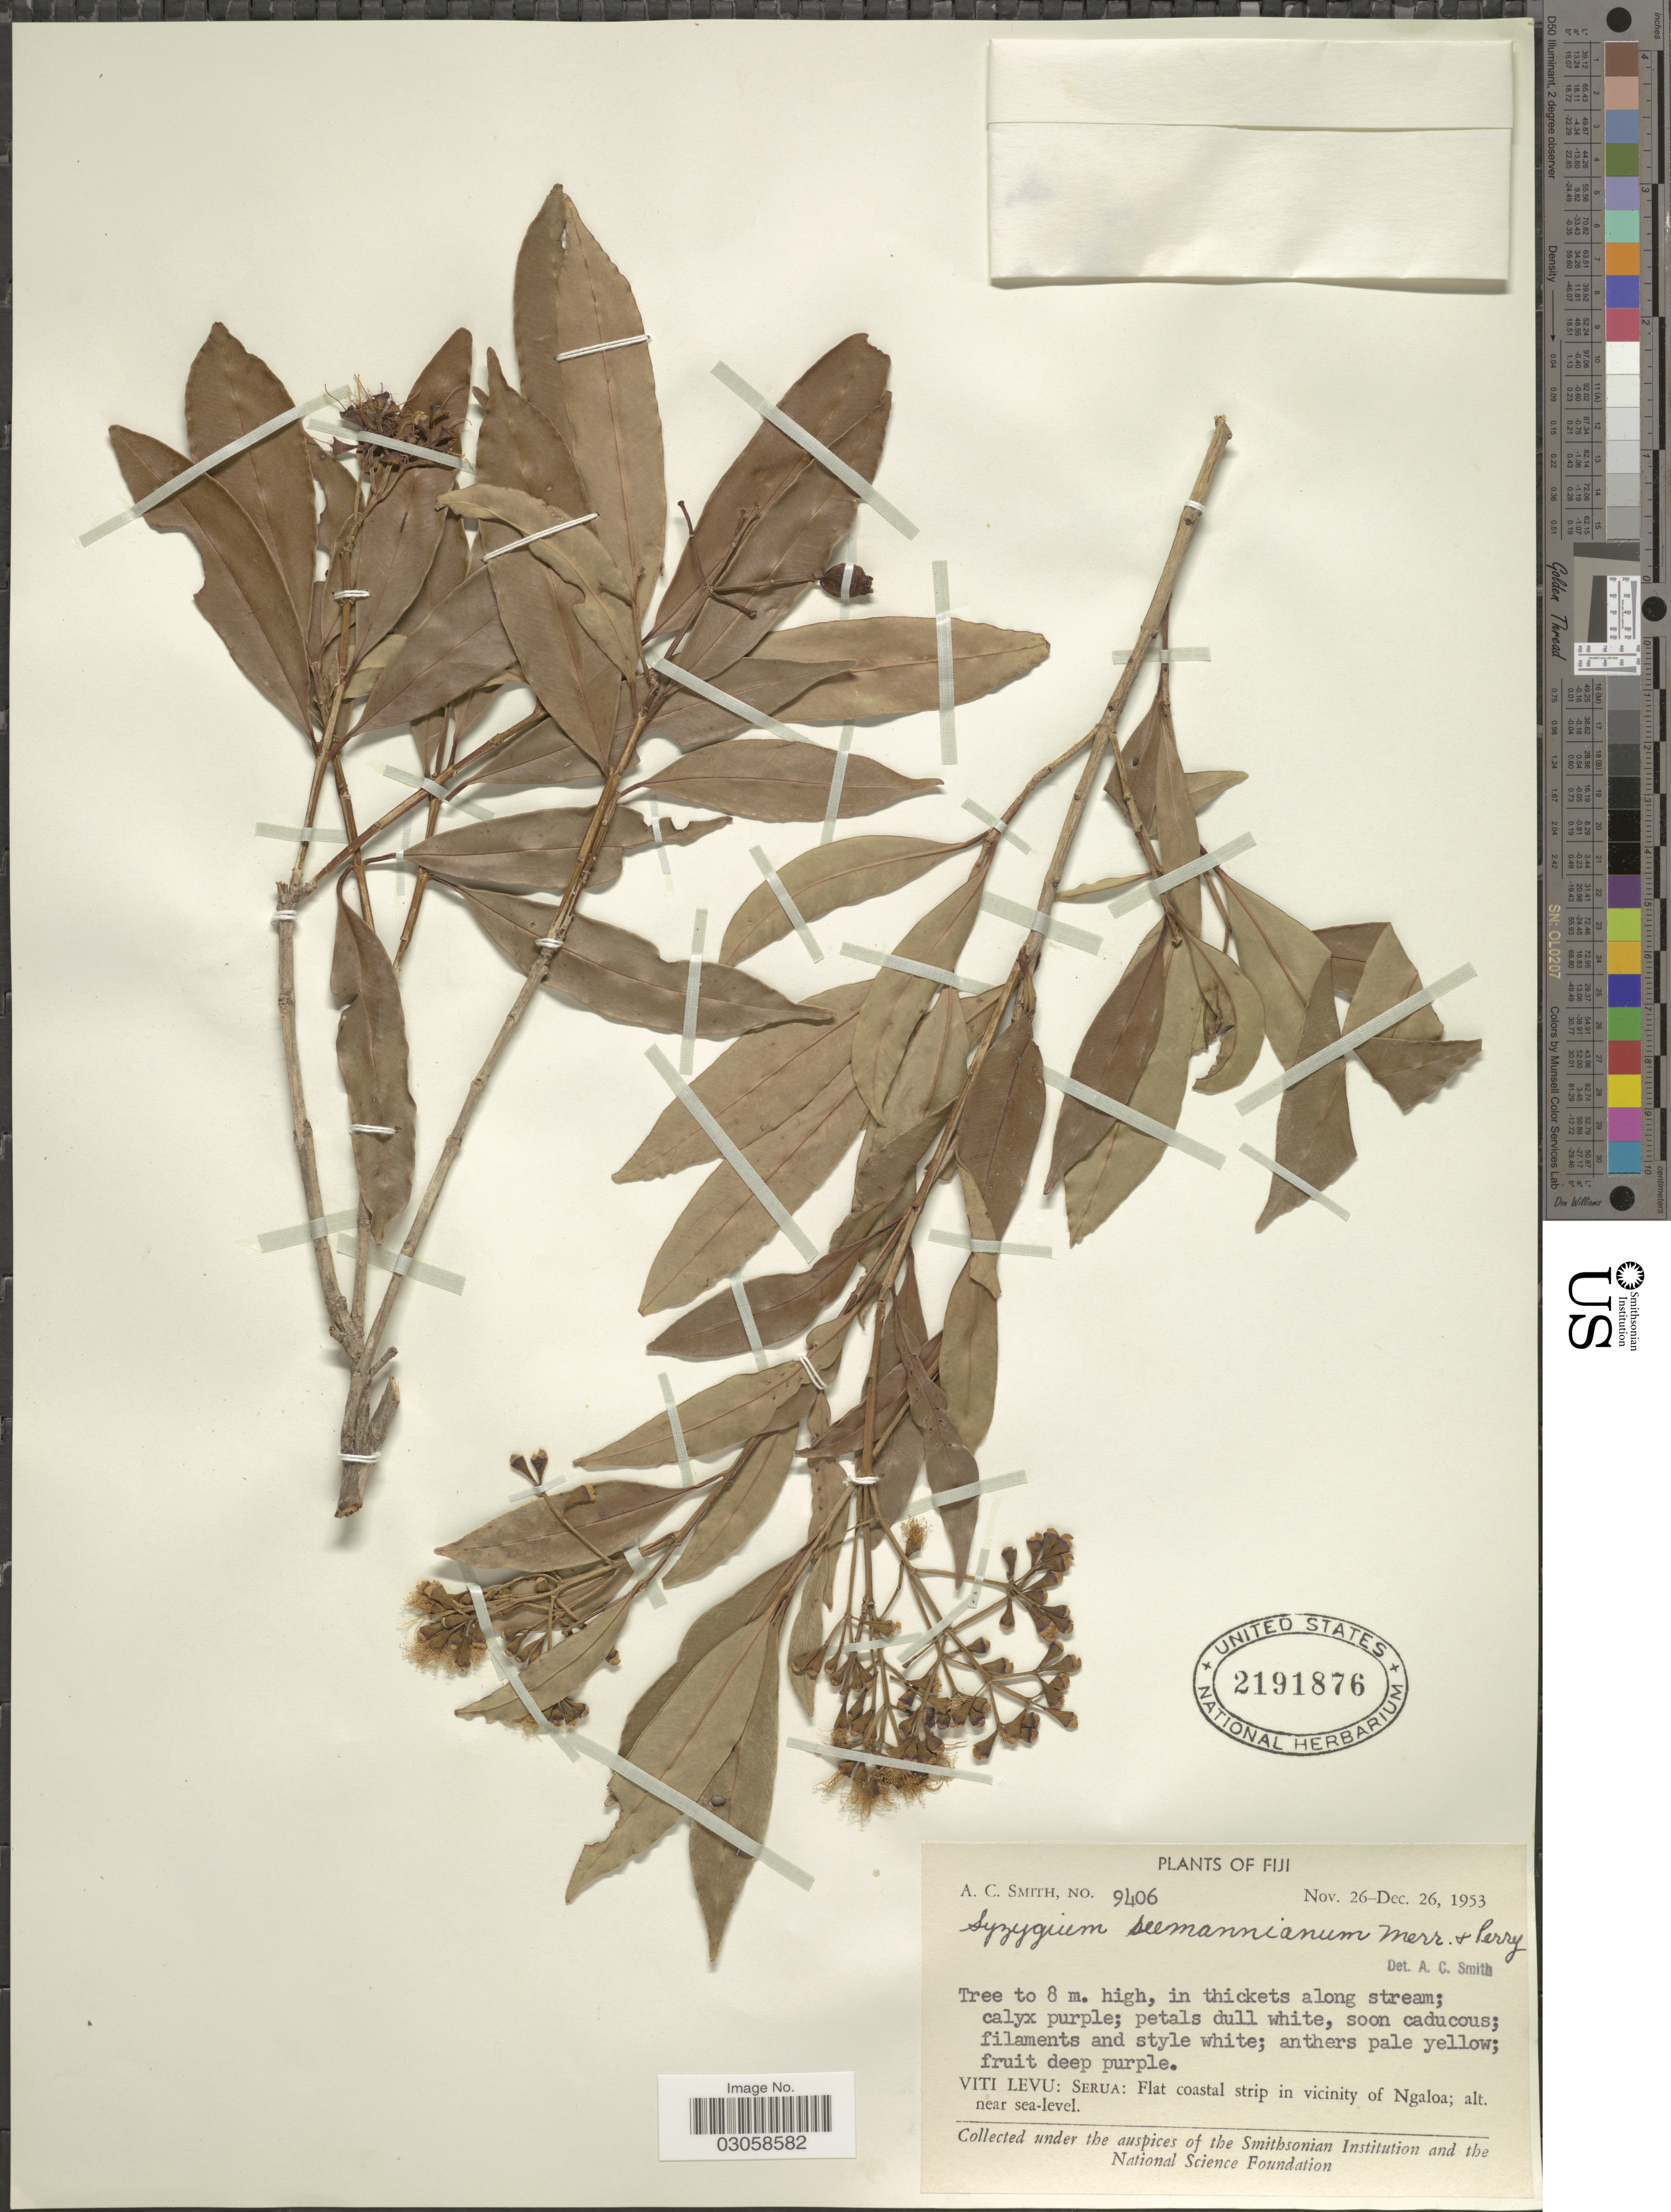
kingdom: Plantae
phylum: Tracheophyta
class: Magnoliopsida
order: Myrtales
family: Myrtaceae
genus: Syzygium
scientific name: Syzygium seemannianum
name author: Merr. & L.M. Perry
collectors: A. C. Smith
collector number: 9406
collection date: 1953-11-26/1953-12-26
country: Fiji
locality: Viti Levu: Serua: Flat coastal strip in vicinity of Ngaloa.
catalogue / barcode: US 2191876